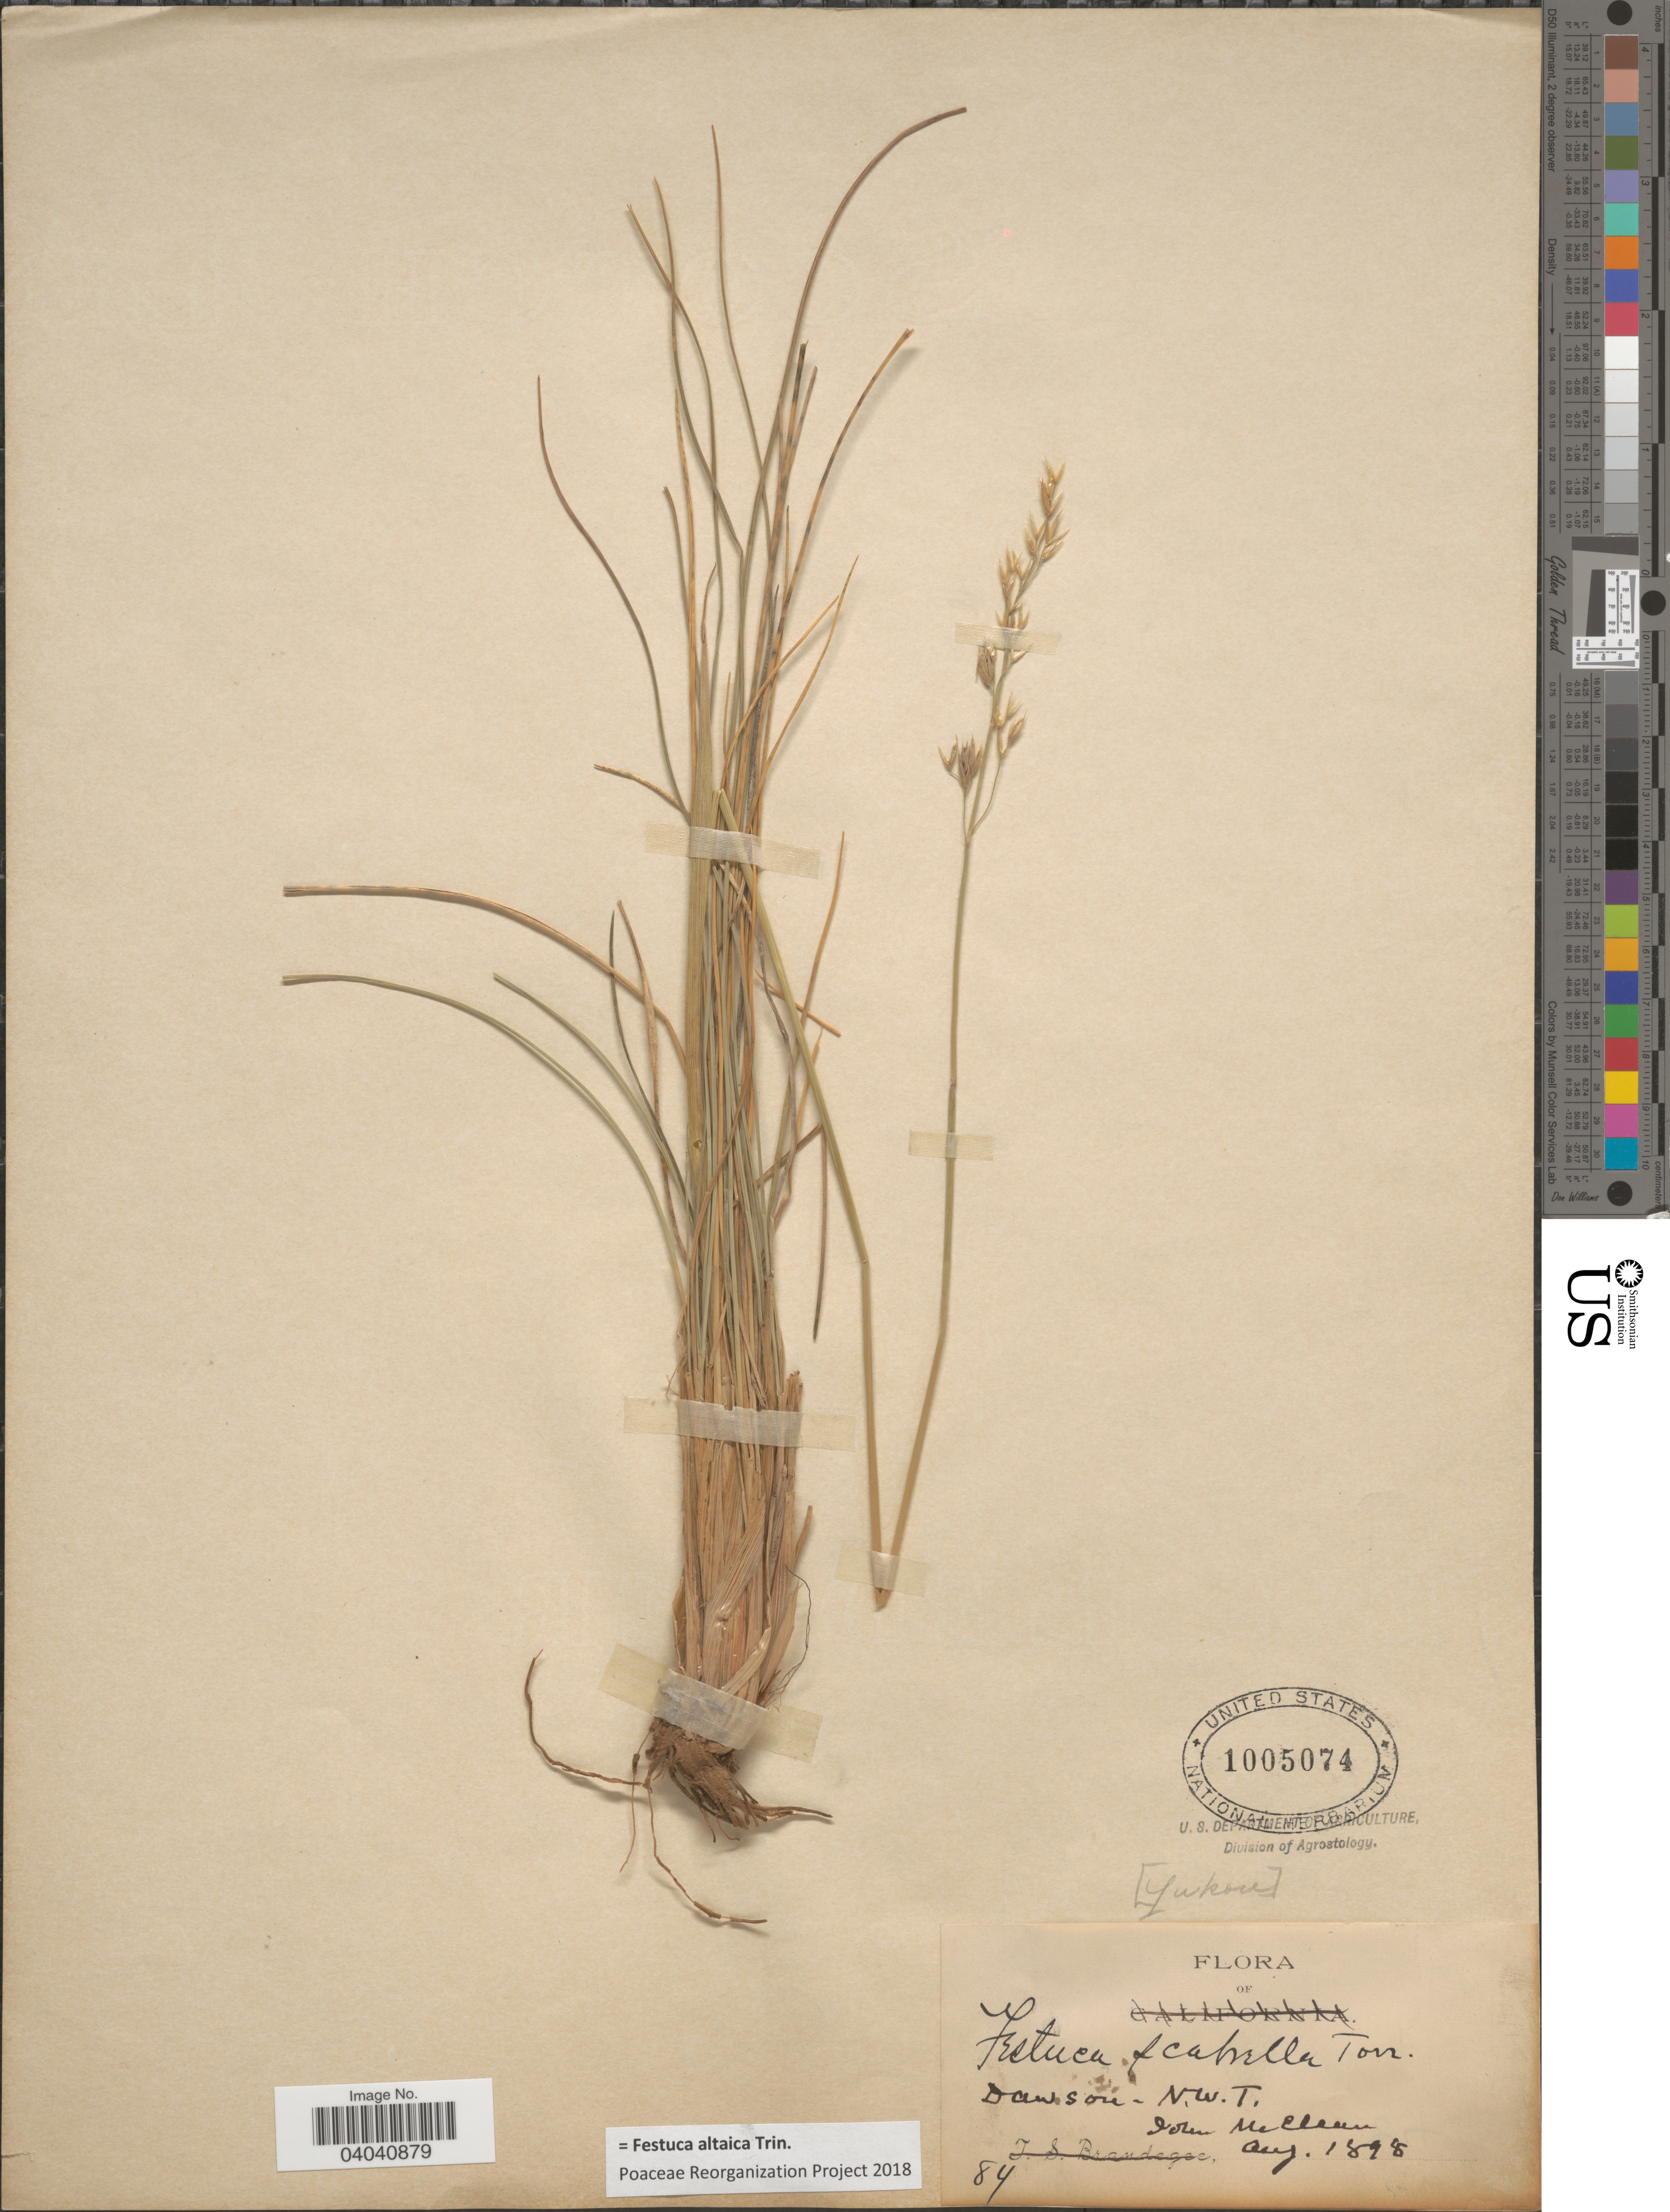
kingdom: Plantae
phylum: Tracheophyta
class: Liliopsida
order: Poales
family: Poaceae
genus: Festuca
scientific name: Festuca altaica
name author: Trin.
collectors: J. McClean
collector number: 84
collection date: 1898-08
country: Canada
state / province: Northwest Territories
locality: Yukon. Dawson - N. W. T.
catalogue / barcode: US 1005074